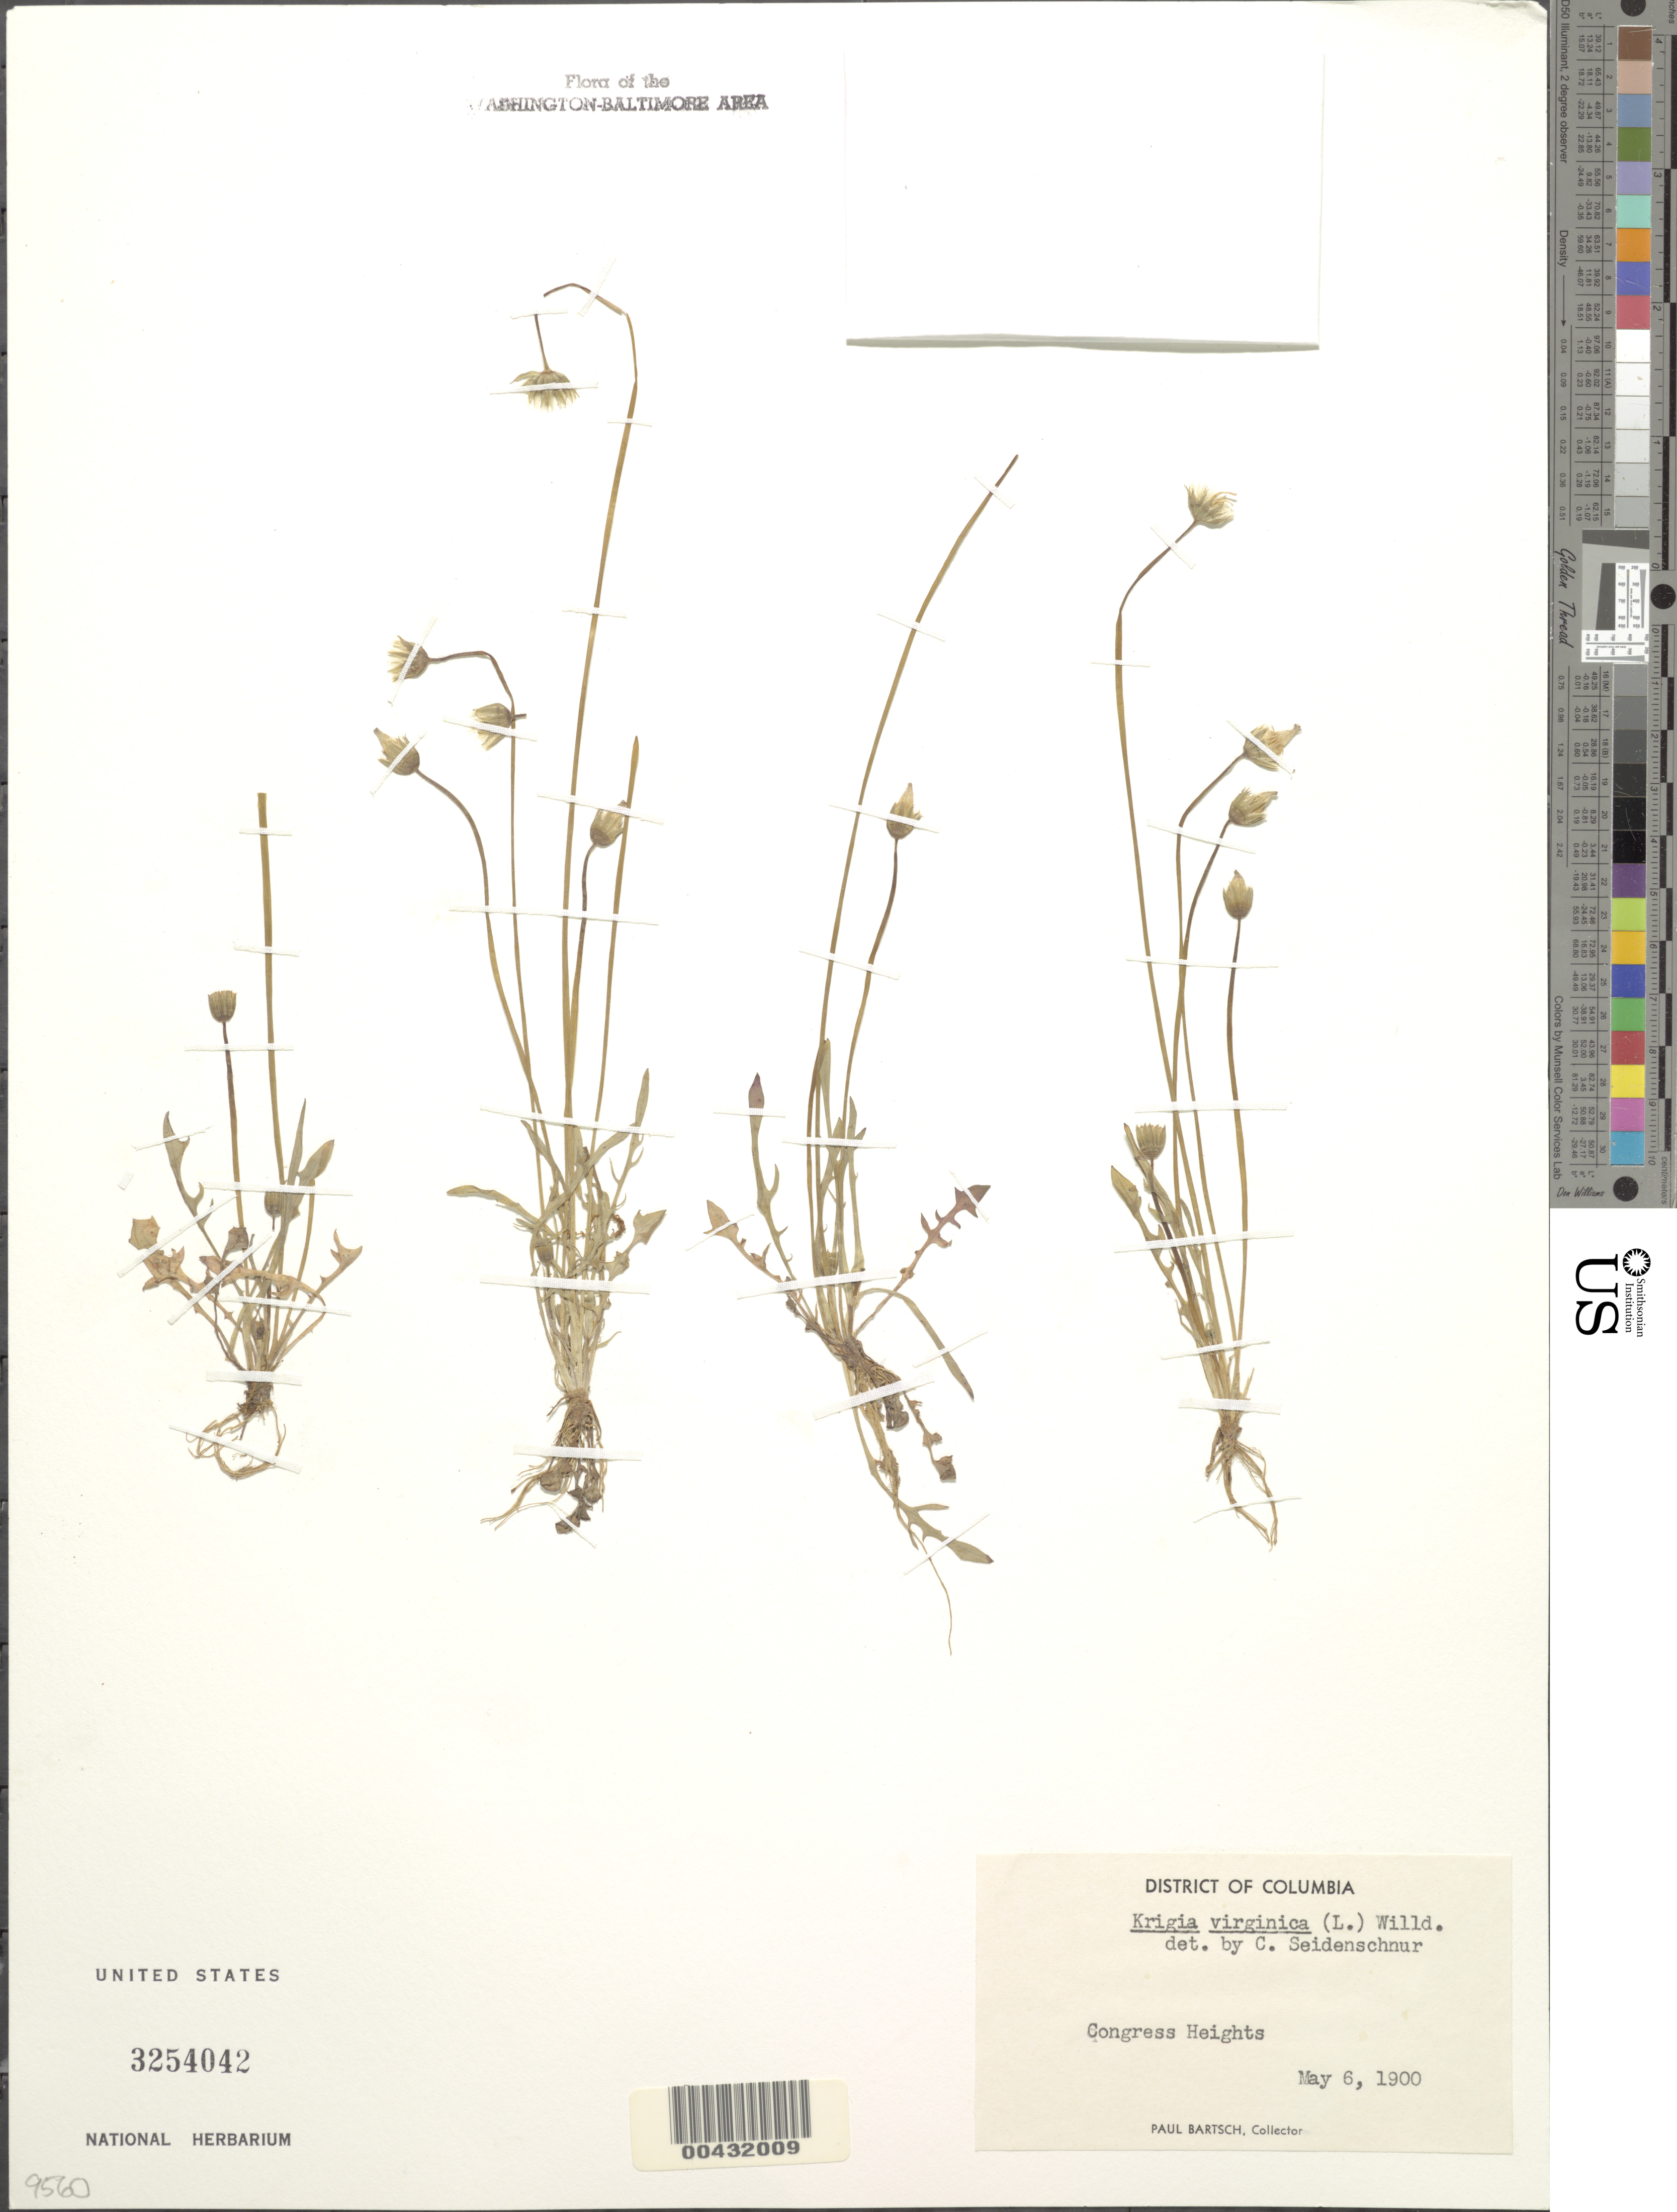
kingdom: Plantae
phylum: Tracheophyta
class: Magnoliopsida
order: Asterales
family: Asteraceae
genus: Krigia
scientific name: Krigia virginica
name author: (L.) Willd.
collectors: P. Bartsch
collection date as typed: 06 May 1900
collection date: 1900-05-06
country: United States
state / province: District of Columbia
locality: Congress Heights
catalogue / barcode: US 3254042